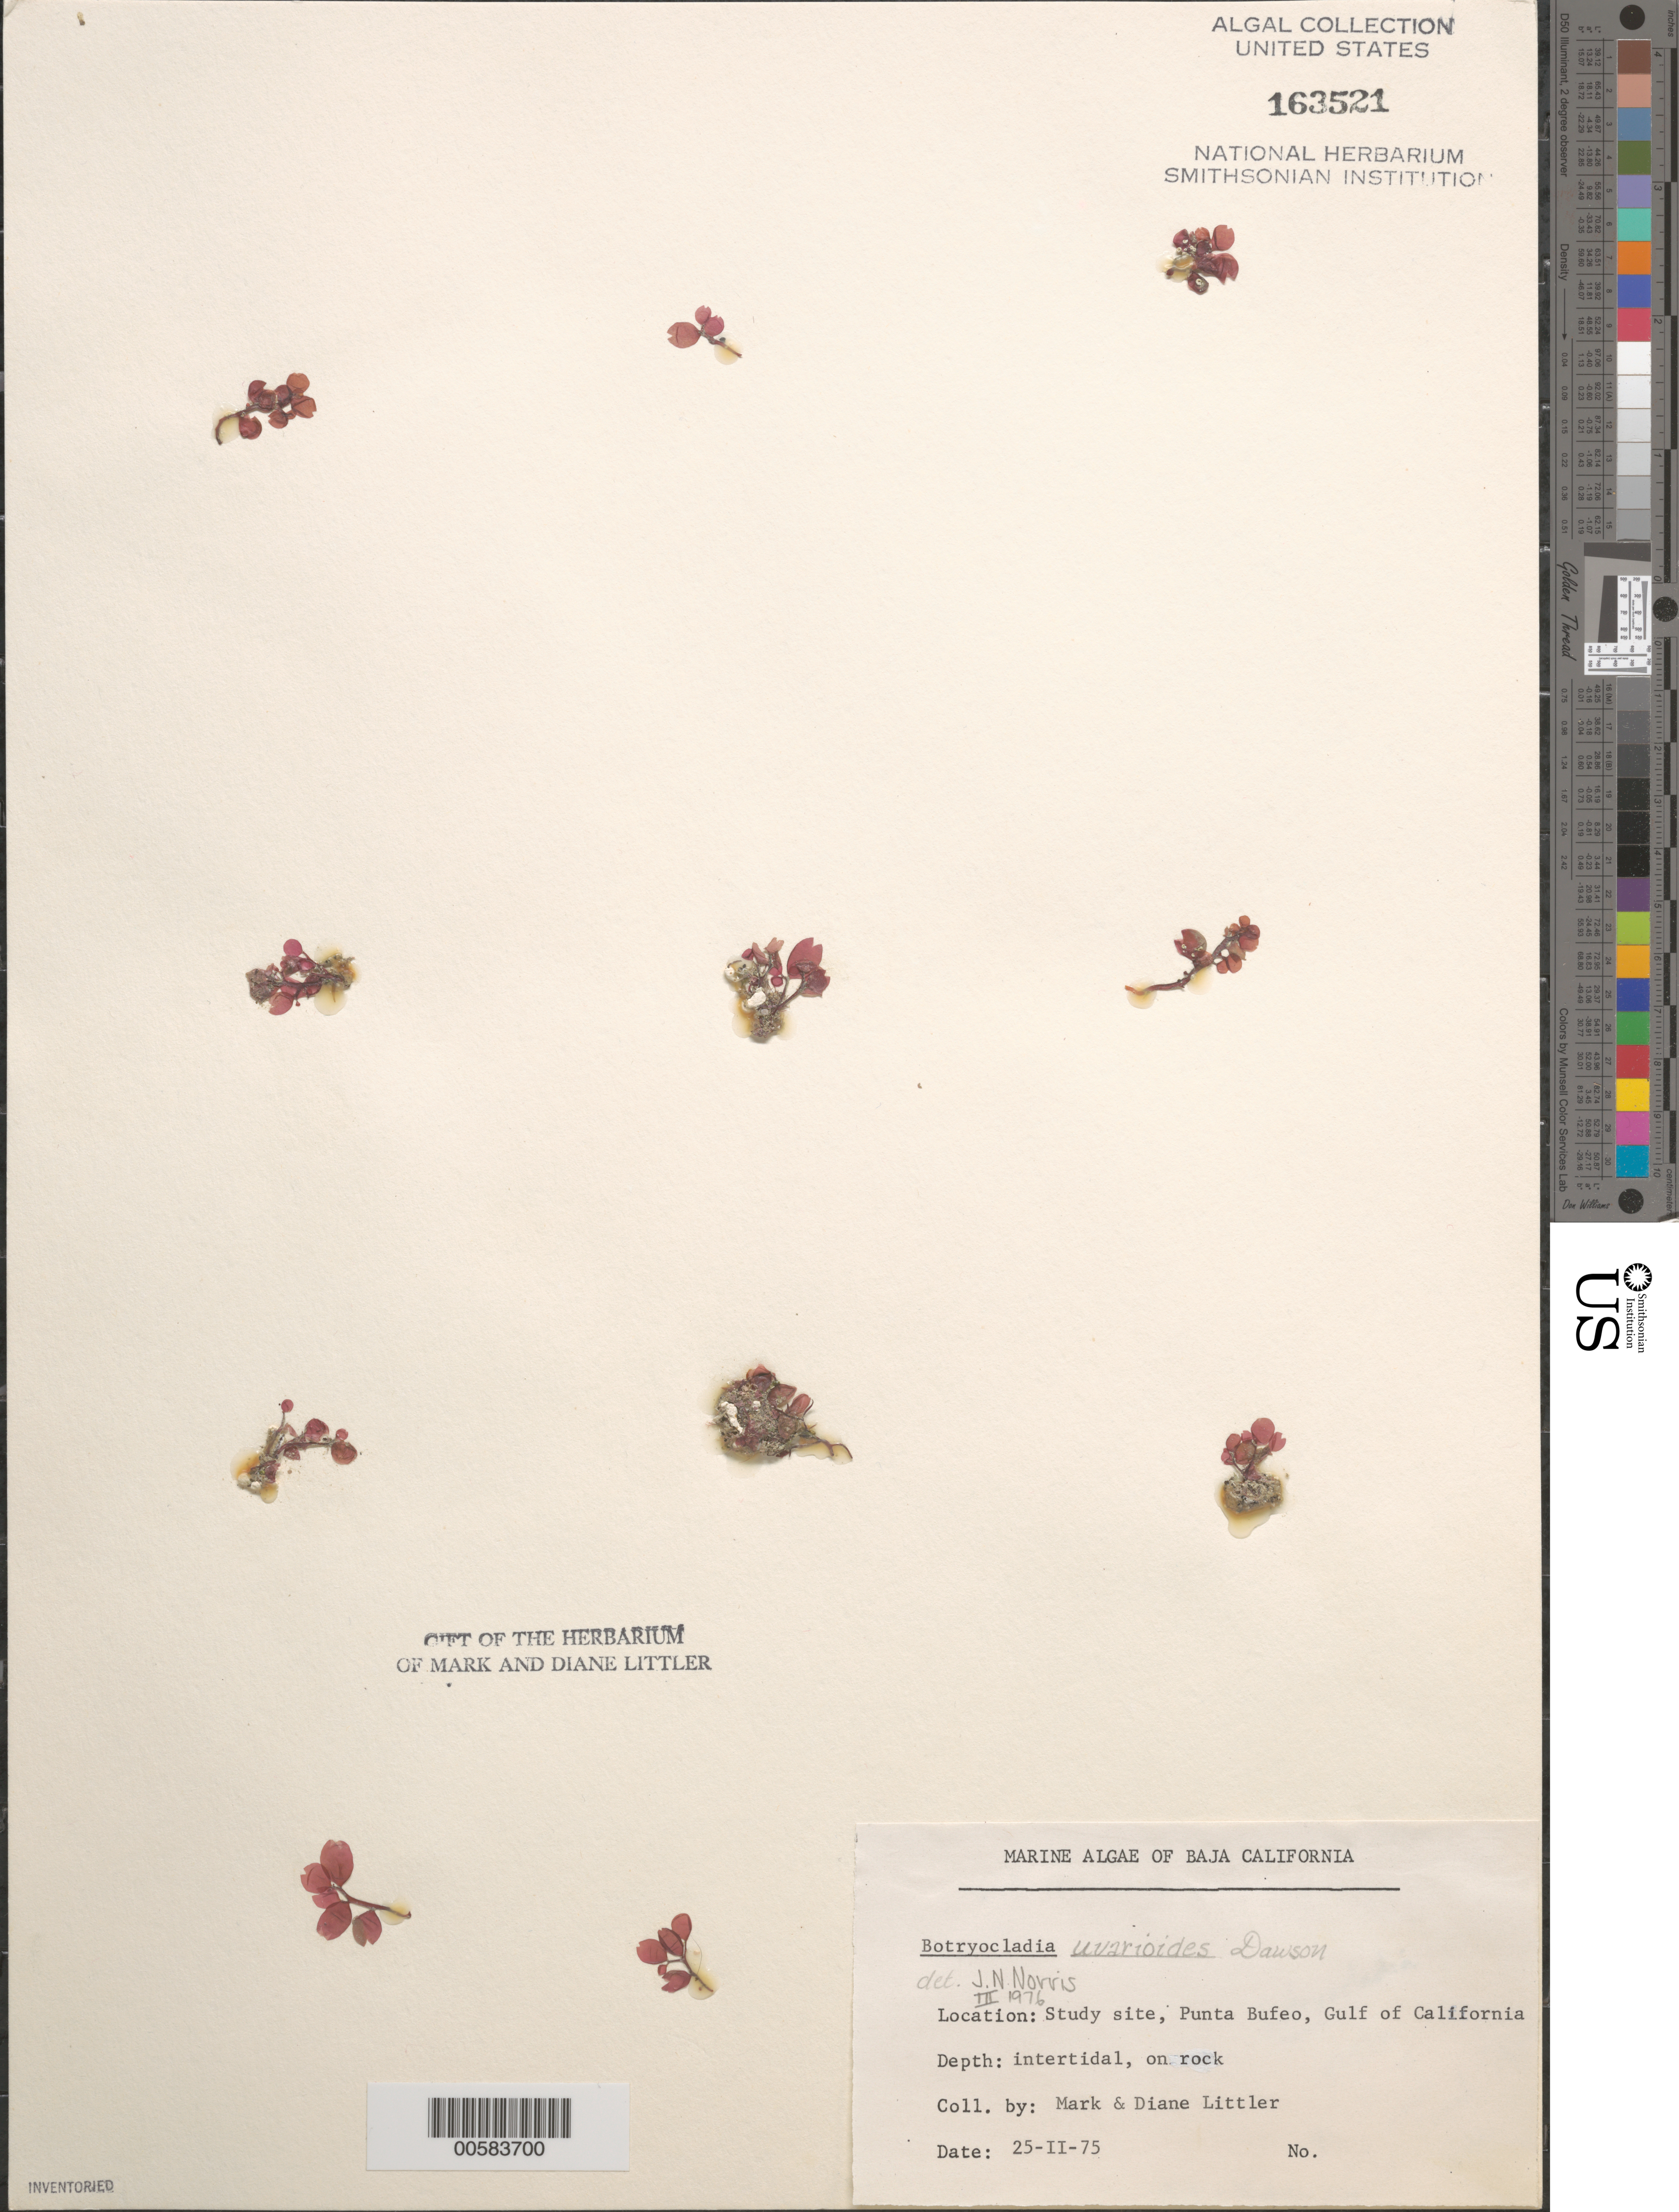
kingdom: Plantae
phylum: Rhodophyta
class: Florideophyceae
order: Rhodymeniales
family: Rhodymeniaceae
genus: Botryocladia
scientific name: Botryocladia uvarioides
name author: E.Y. Dawson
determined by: Norris, James N.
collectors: M. M. Littler & D. S. Littler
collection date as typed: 25 Feb 1975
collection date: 1975-02-25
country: Mexico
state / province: Baja California Norte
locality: Punta Bufeo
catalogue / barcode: US 163521